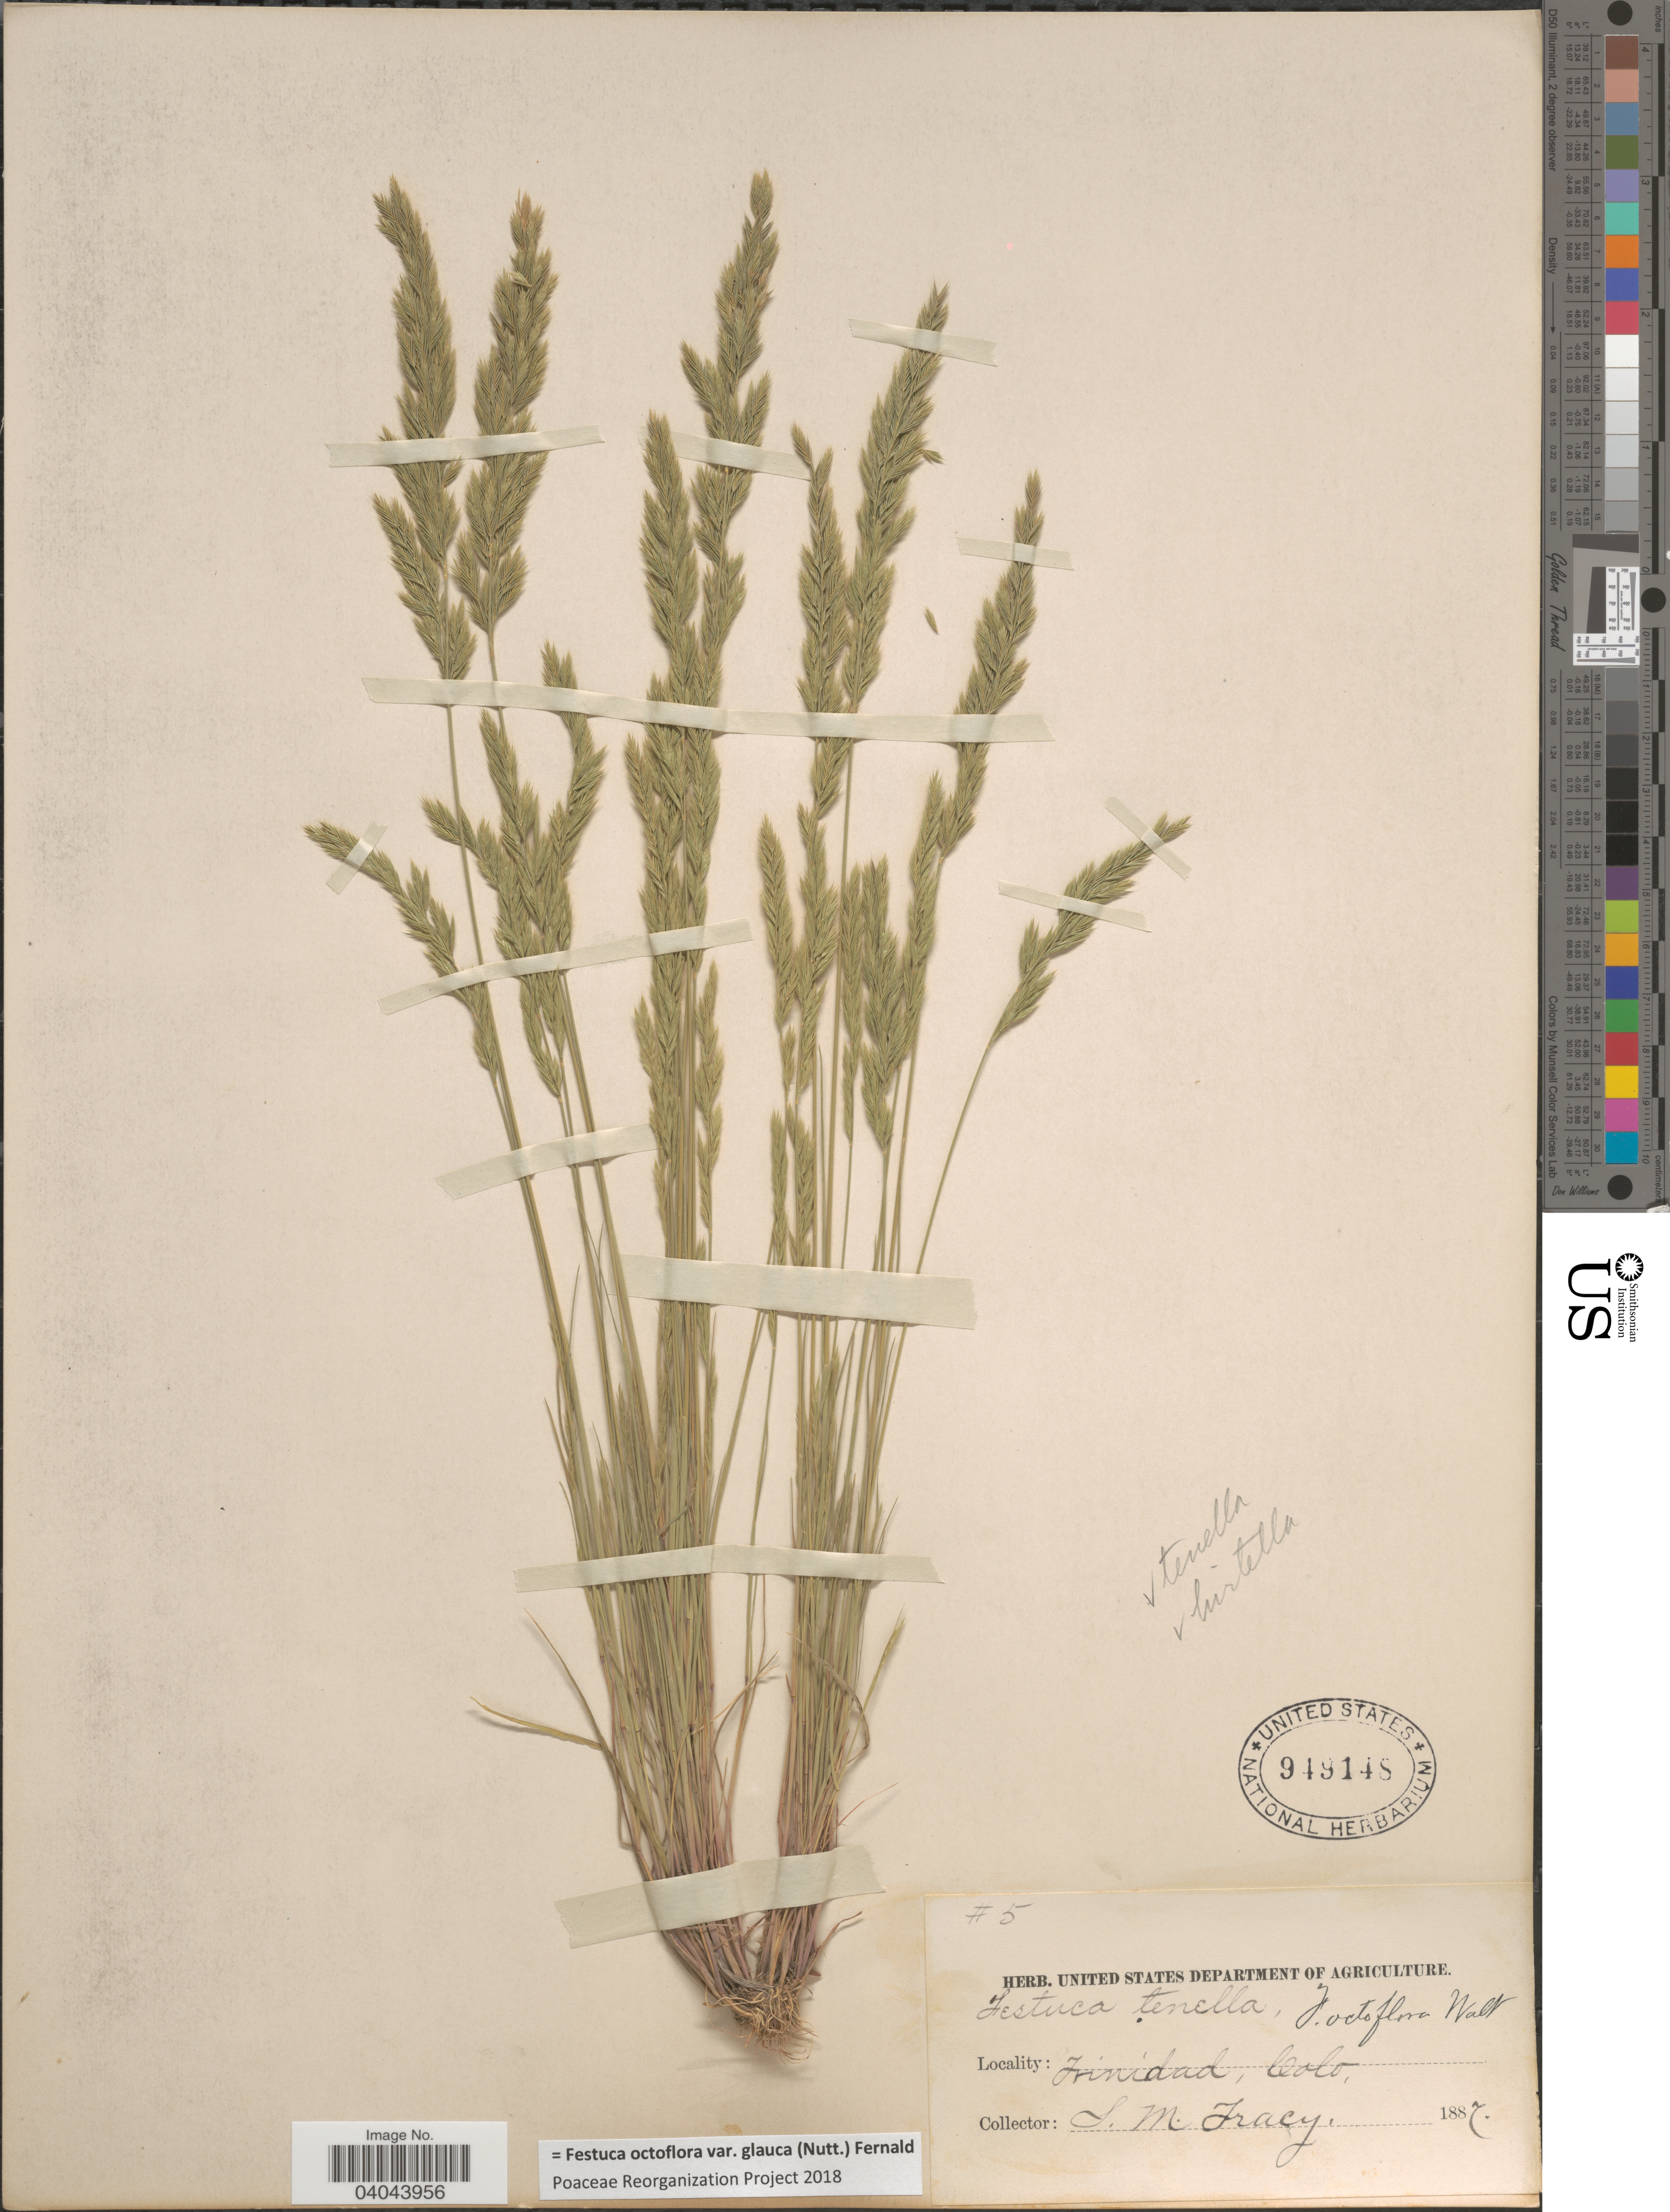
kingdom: Plantae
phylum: Tracheophyta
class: Liliopsida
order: Poales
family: Poaceae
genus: Festuca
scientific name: Festuca octoflora var. glauca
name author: (Nutt.) Fernald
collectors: S. M. Tracy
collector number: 5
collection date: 1887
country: United States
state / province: Colorado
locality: Trinidad.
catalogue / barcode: US 949148